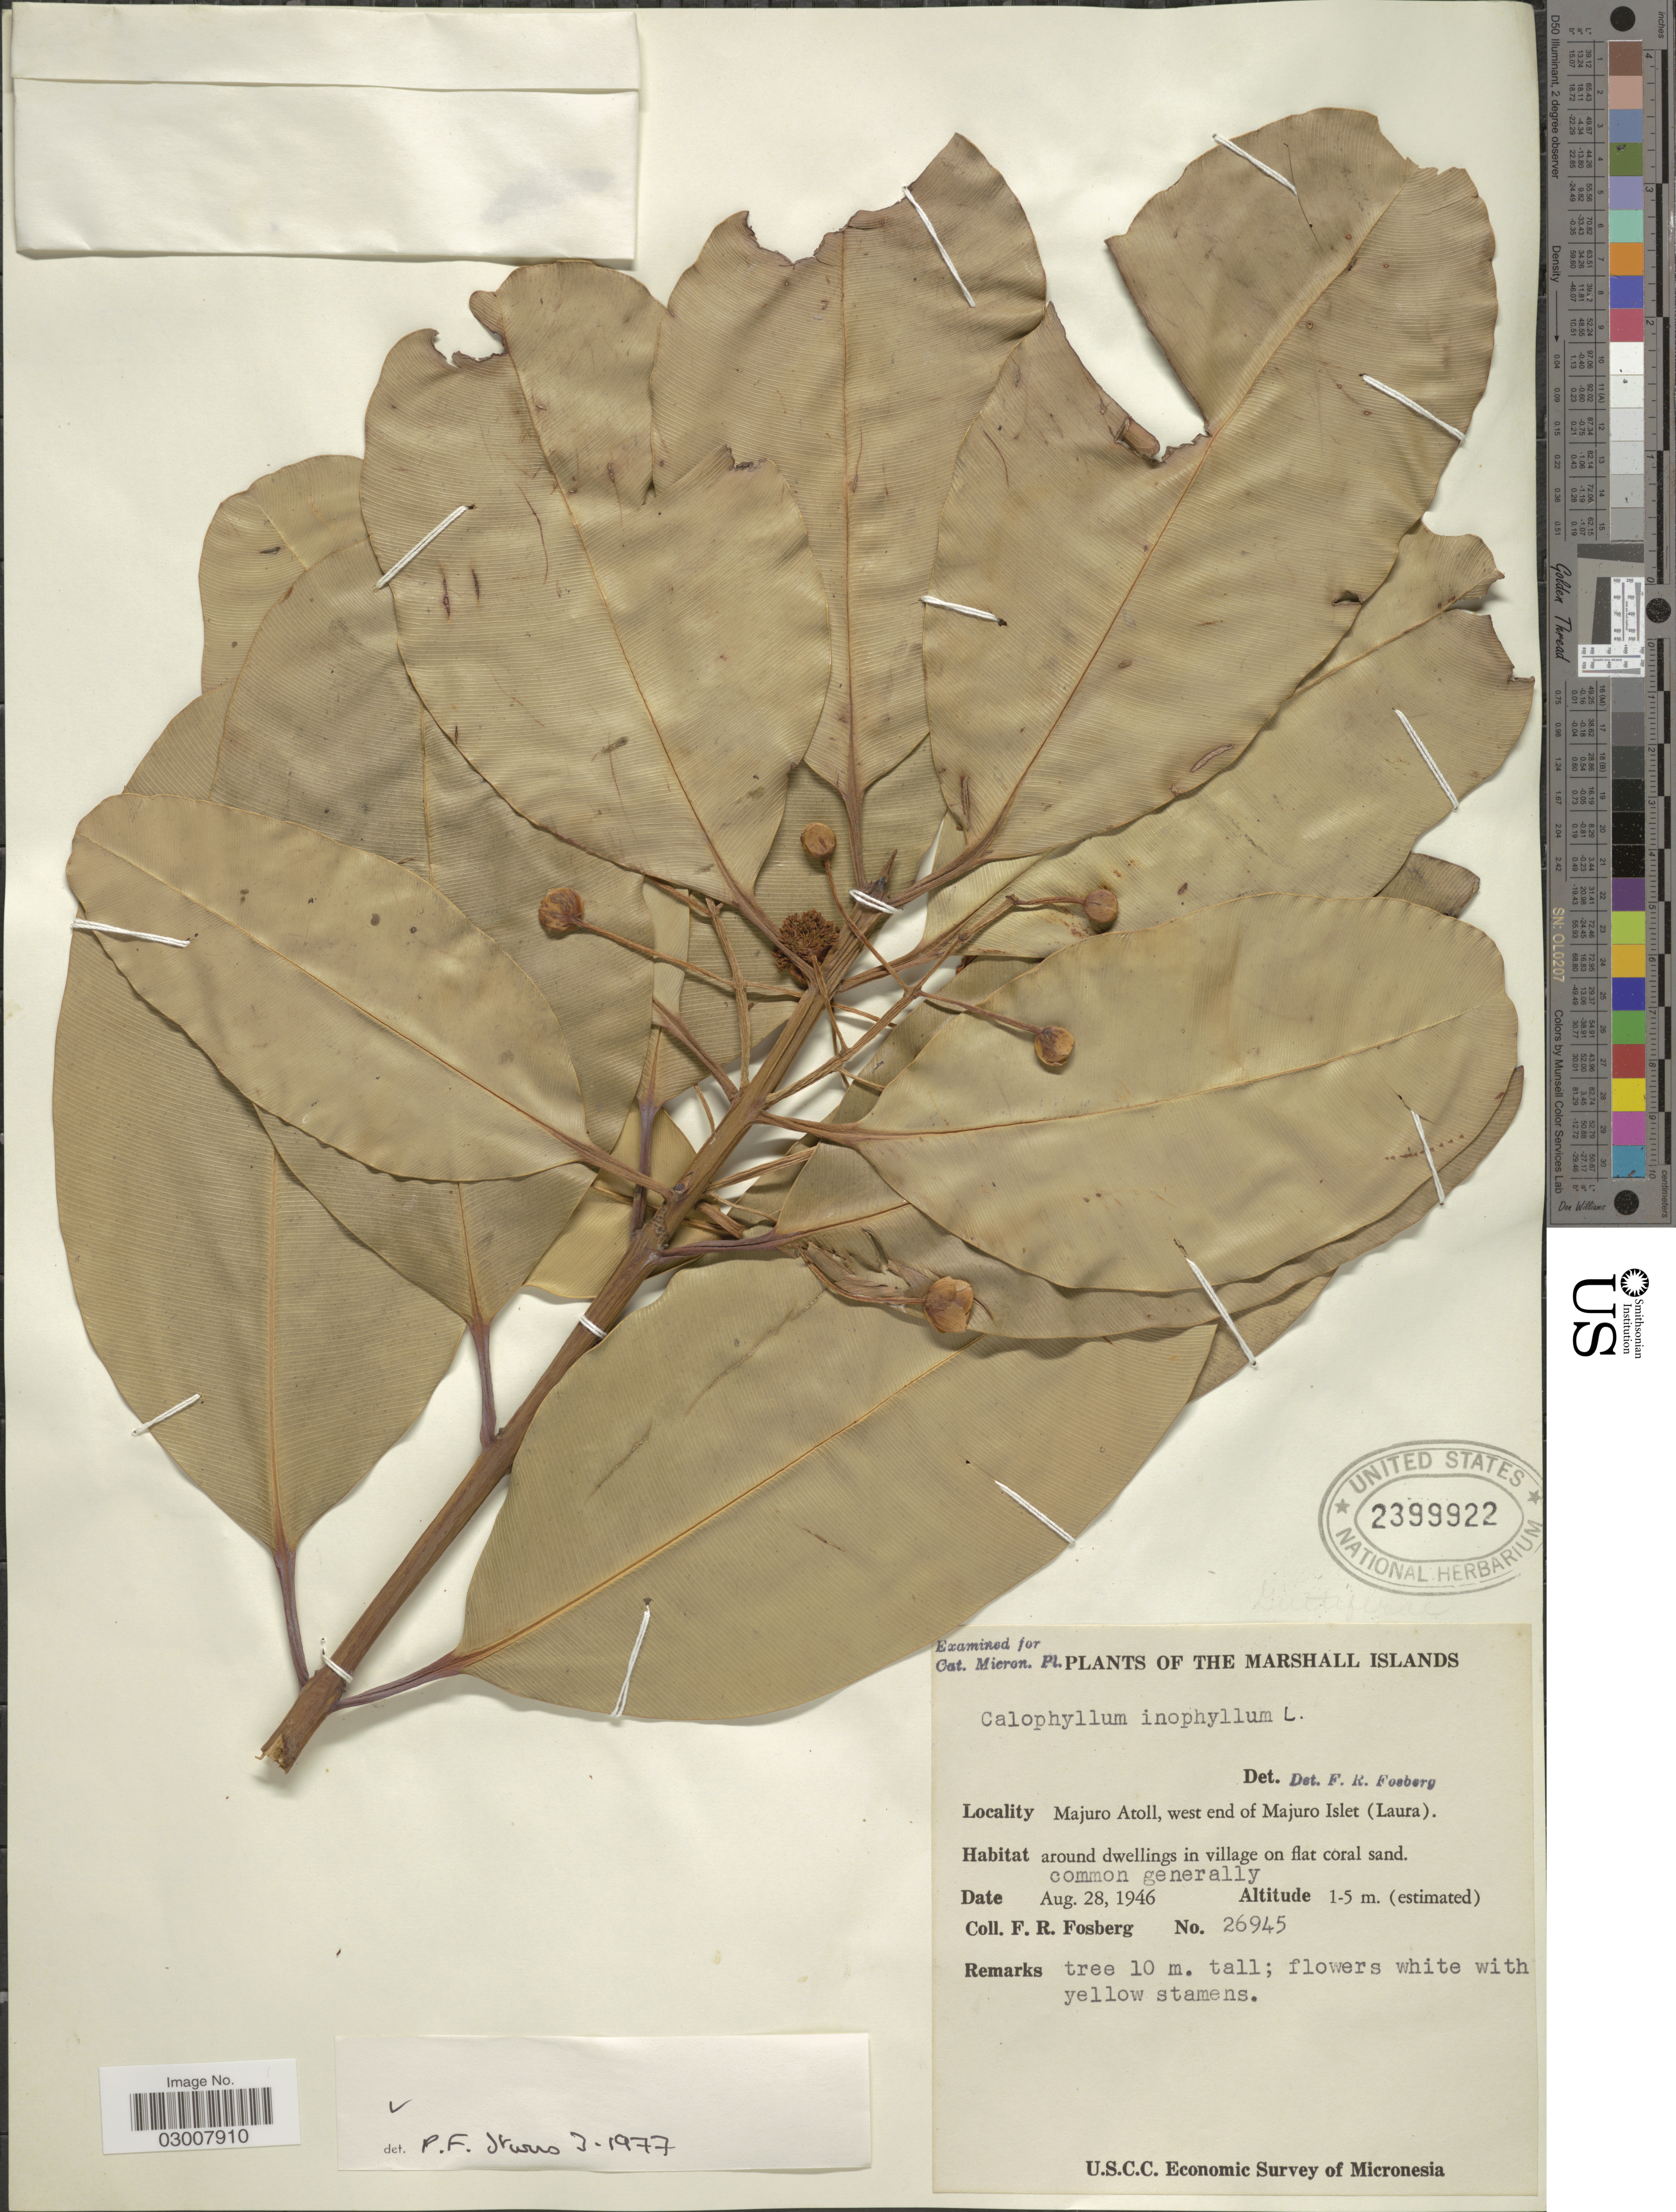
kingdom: Plantae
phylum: Tracheophyta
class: Magnoliopsida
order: Malpighiales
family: Calophyllaceae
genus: Calophyllum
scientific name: Calophyllum inophyllum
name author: L.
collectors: F. R. Fosberg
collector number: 26945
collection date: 1946-08-28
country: Marshall Islands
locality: Majuro Atoll, west end of Majuro Islet ( Laura ).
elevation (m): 1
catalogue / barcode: US 2399922